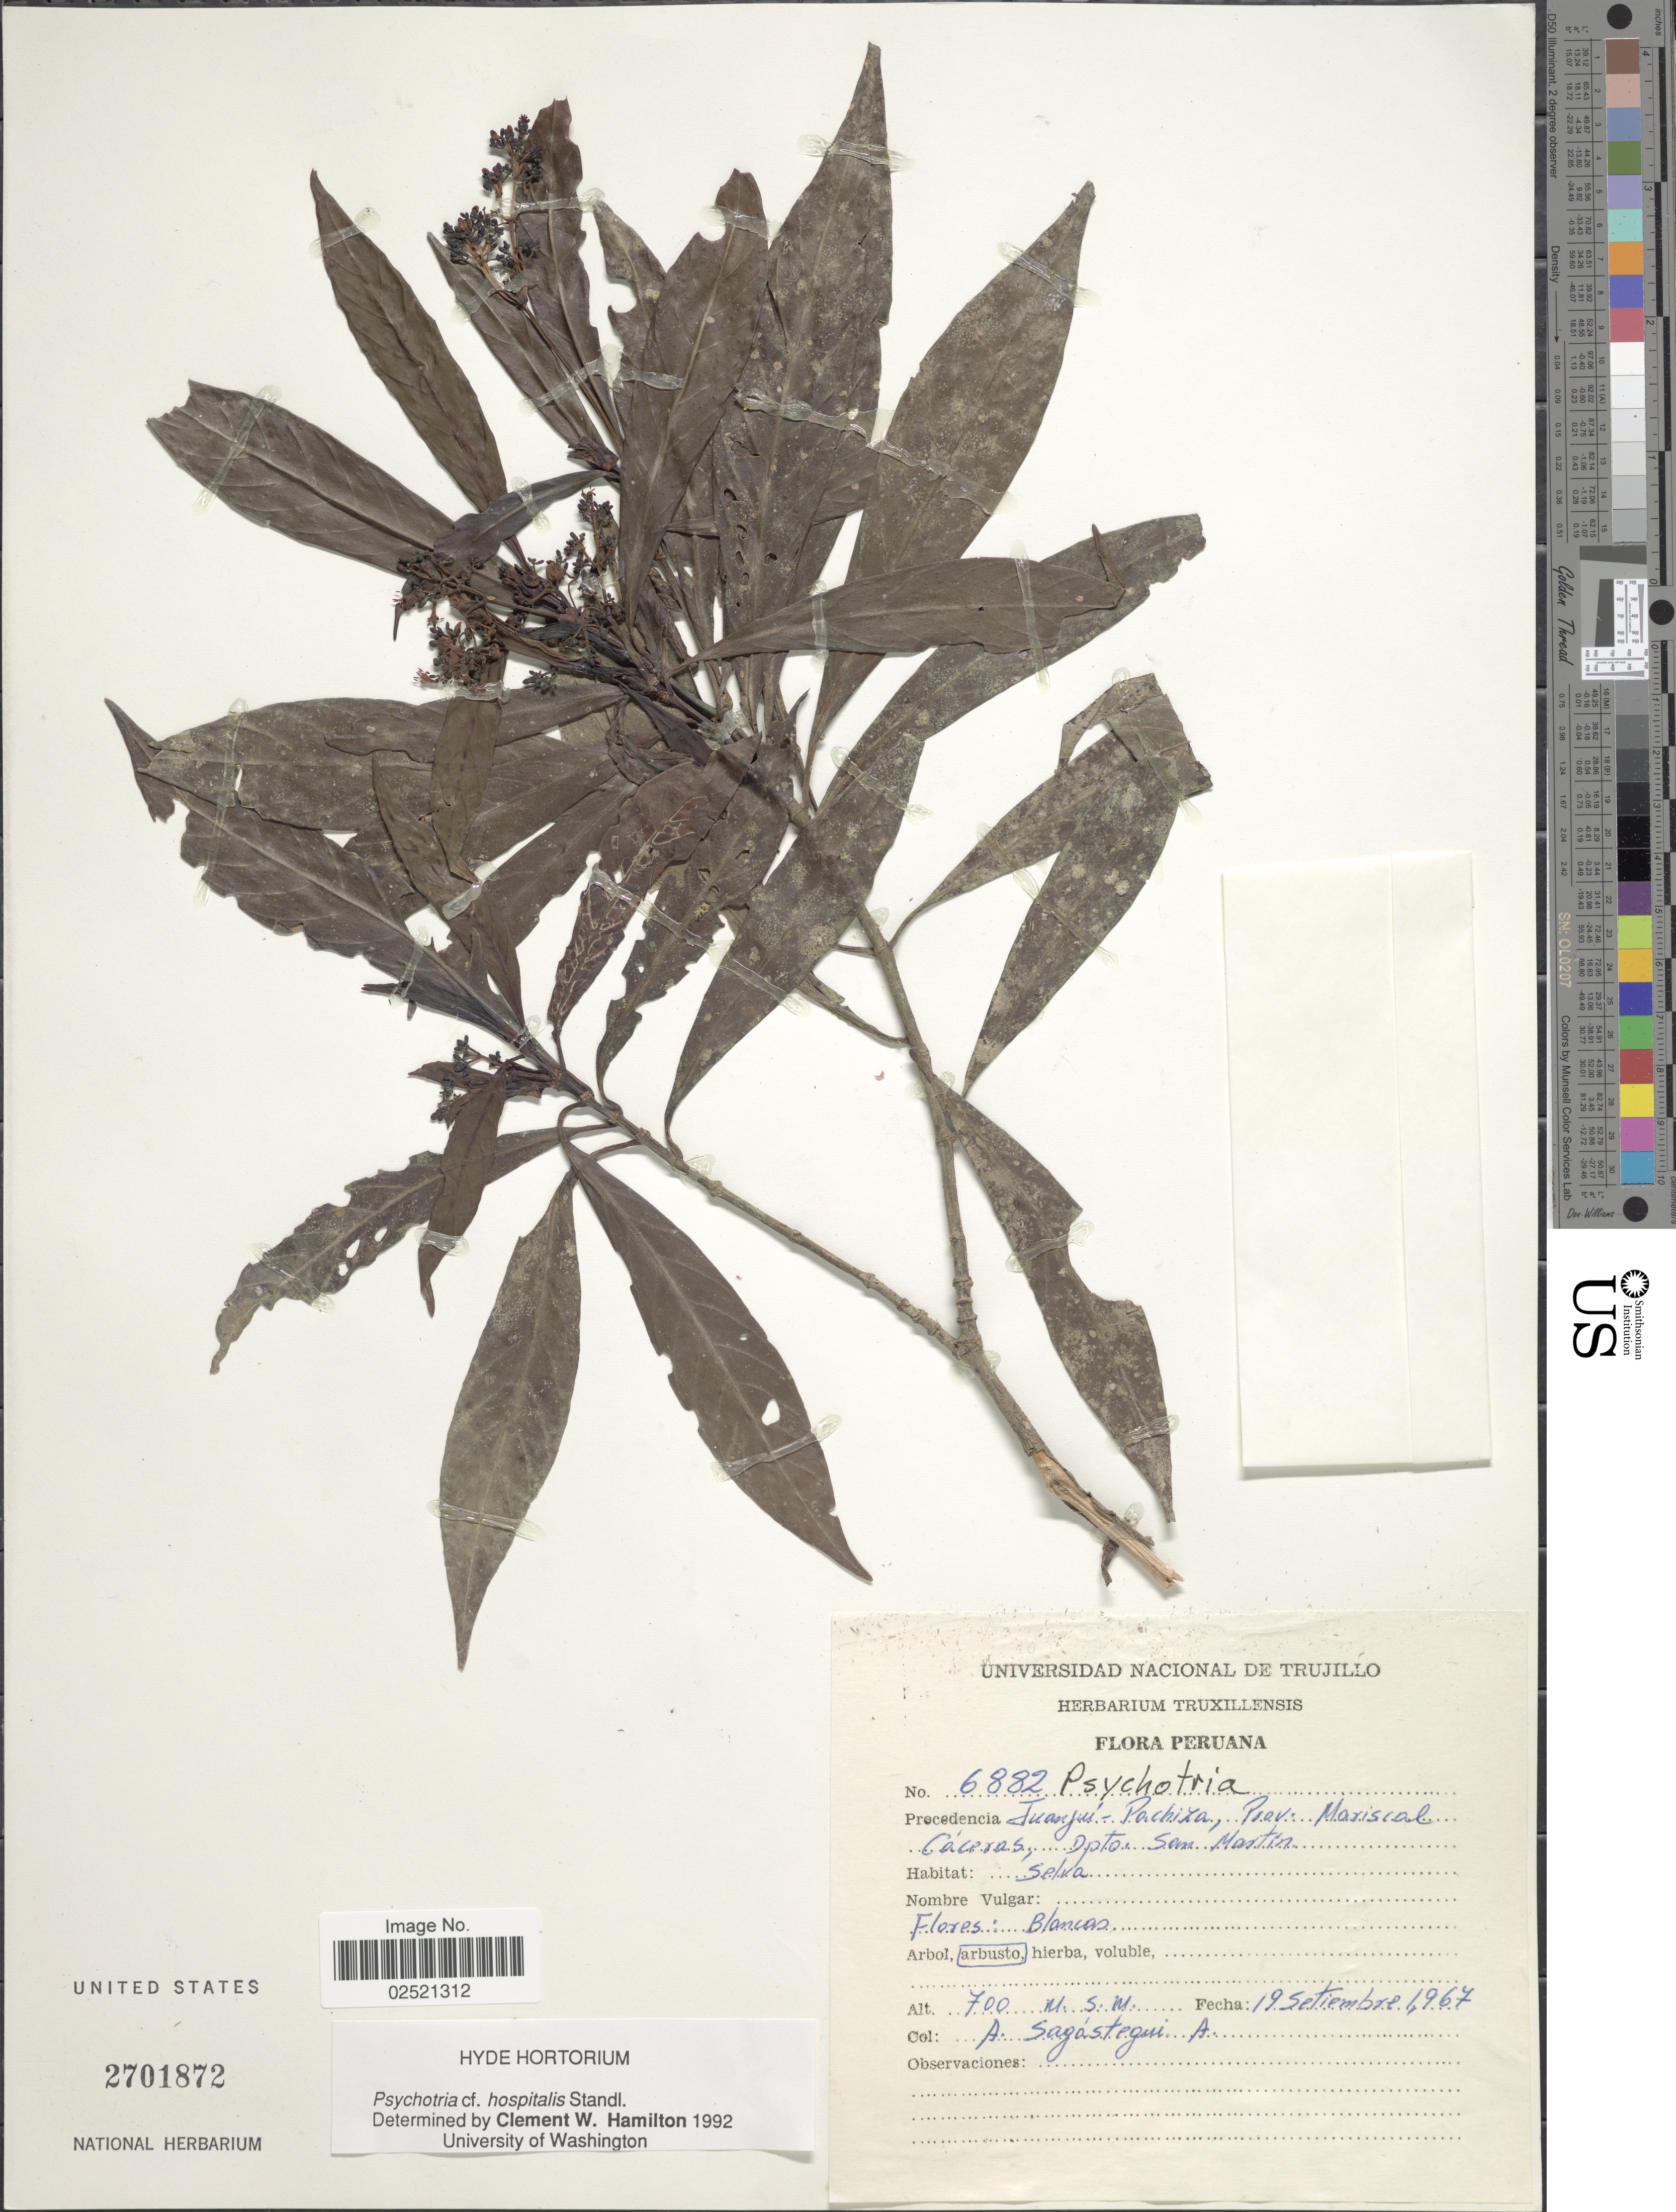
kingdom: Plantae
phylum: Tracheophyta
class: Magnoliopsida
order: Gentianales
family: Rubiaceae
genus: Psychotria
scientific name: Psychotria hospitalis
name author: Standl.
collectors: A. Sagástegui A.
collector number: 6882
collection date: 1967-09-19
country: Peru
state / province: San Martín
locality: Juanjui-Pachiza, Prov. Mariscal Caceres.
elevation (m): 700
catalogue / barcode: US 2701872